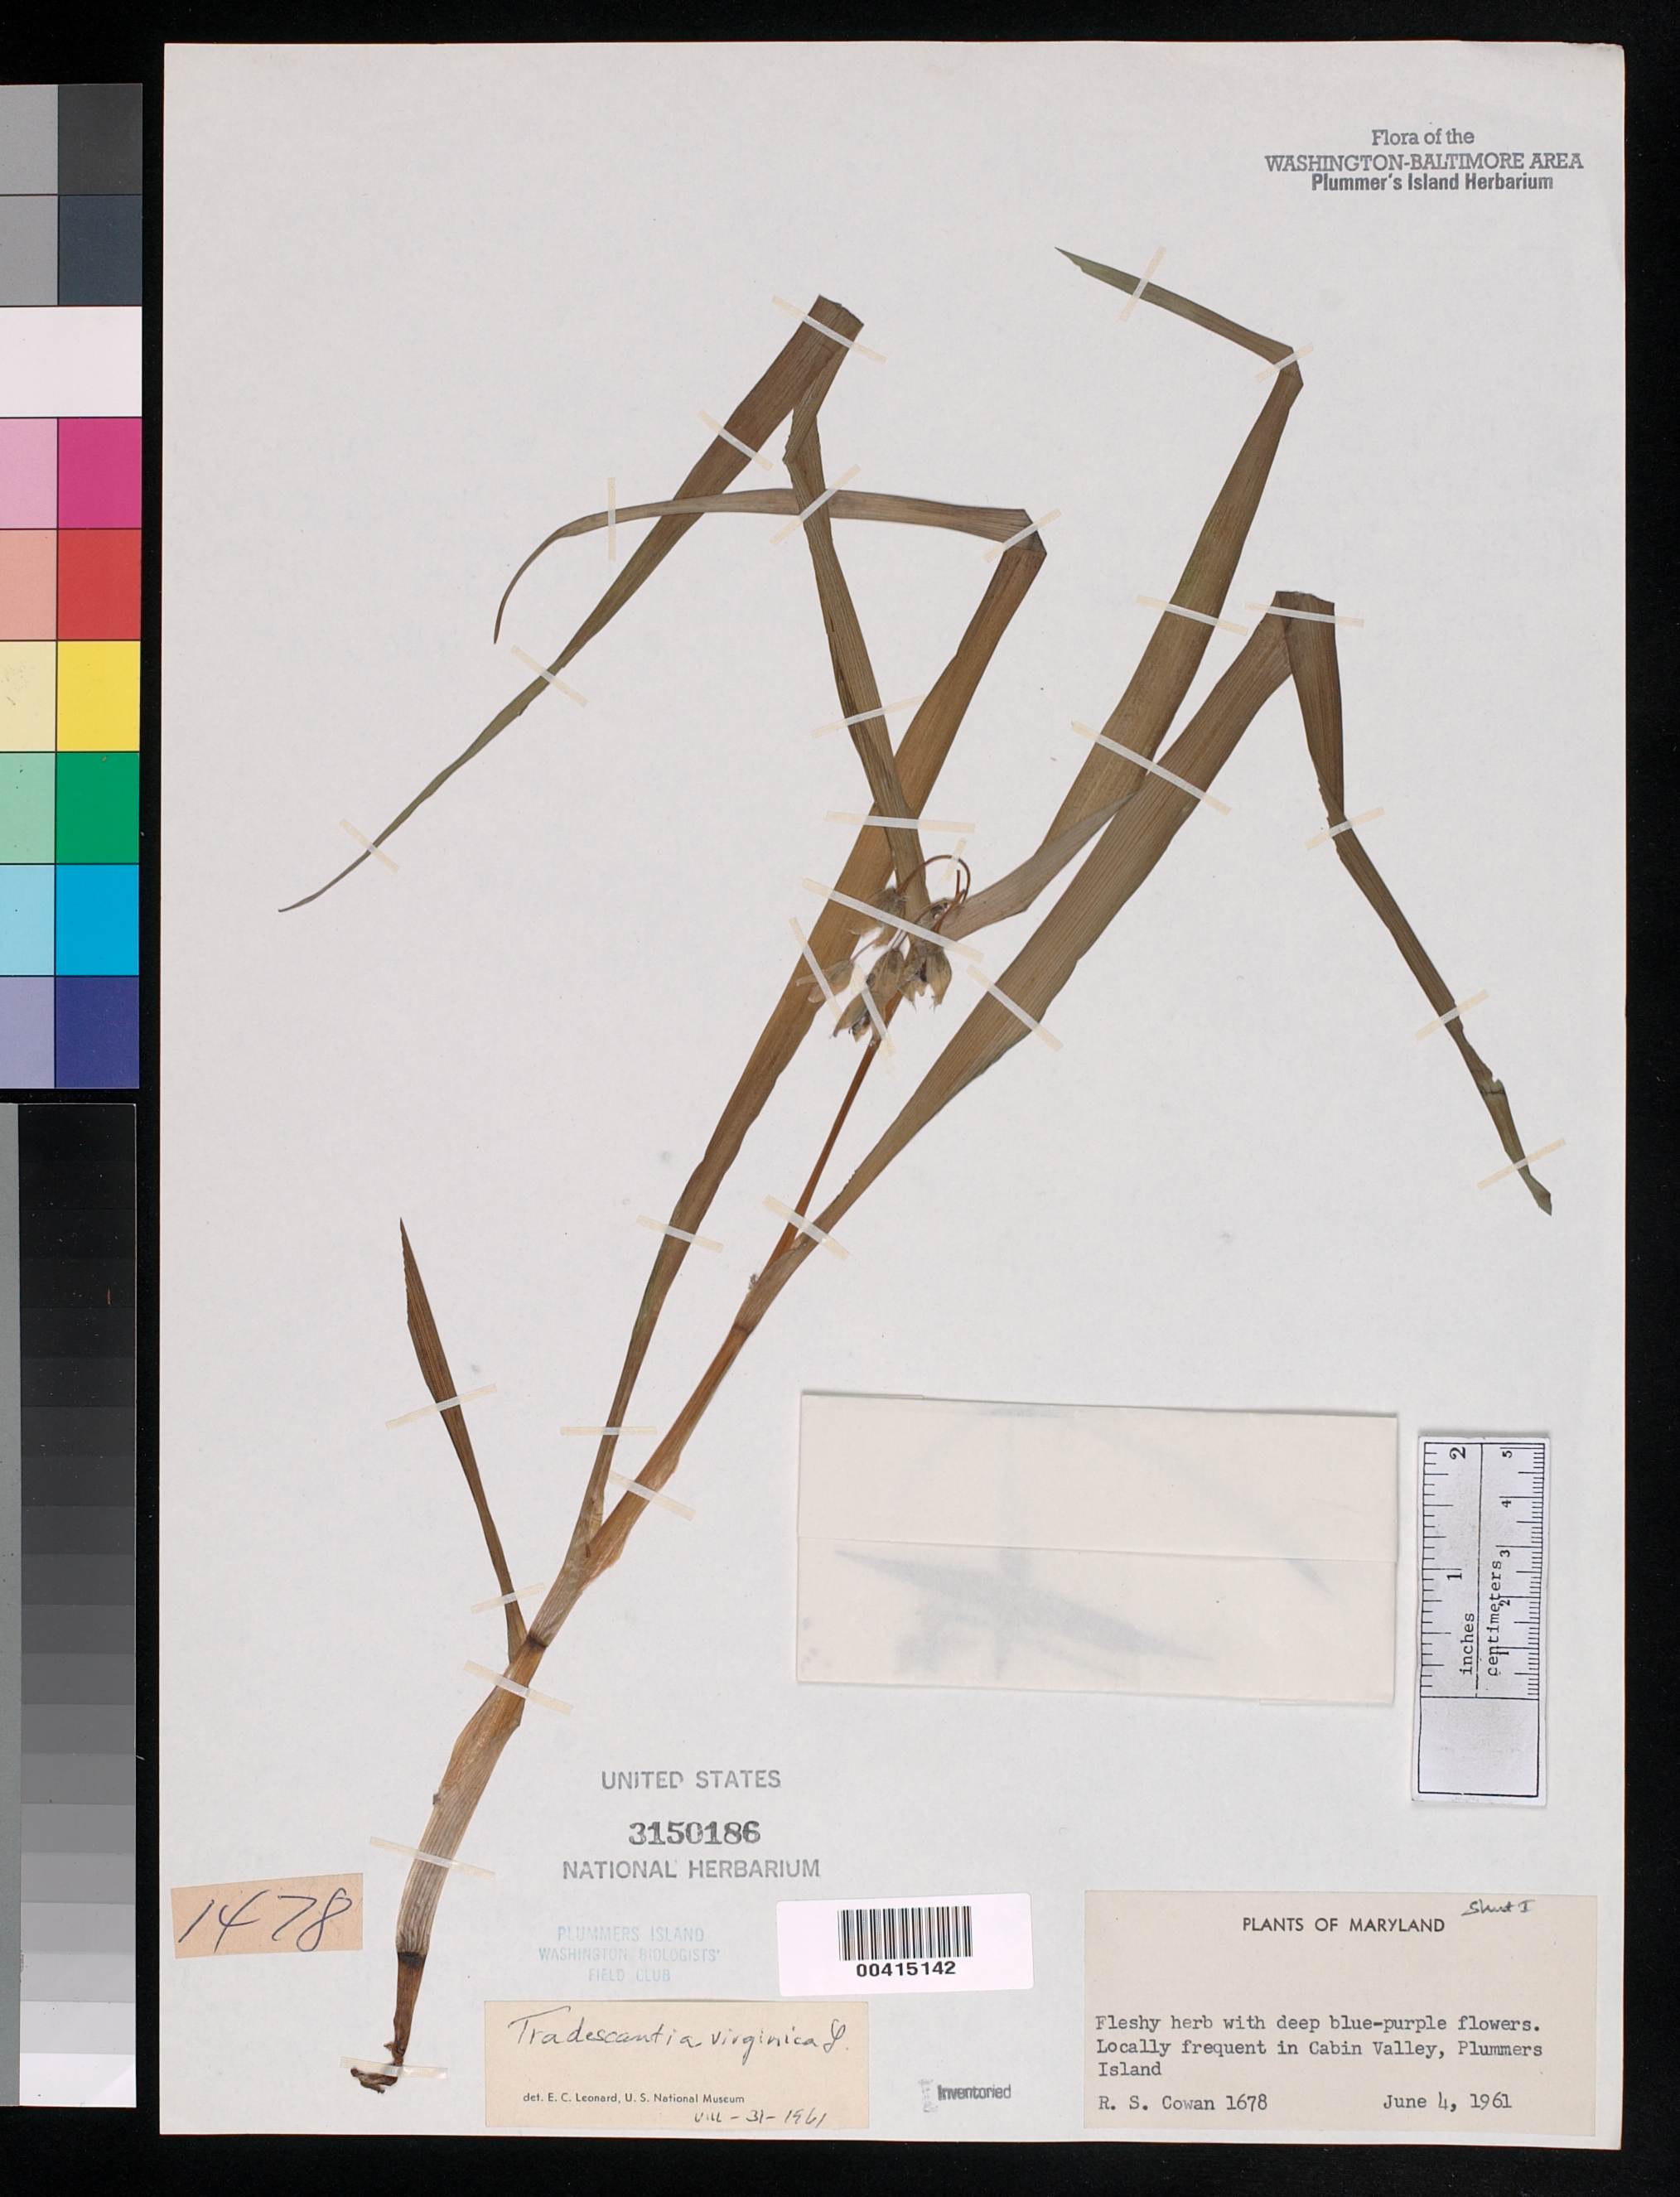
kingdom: Plantae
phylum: Tracheophyta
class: Liliopsida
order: Commelinales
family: Commelinaceae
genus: Tradescantia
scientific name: Tradescantia virginiana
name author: L.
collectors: R. S. Cowan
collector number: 1678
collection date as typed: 04 Jun 1961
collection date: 1961-06-04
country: United States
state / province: Maryland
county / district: Montgomery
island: Plummers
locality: Plummer's Island; Cabin Valley C. & O. Canal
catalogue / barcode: US 3150186